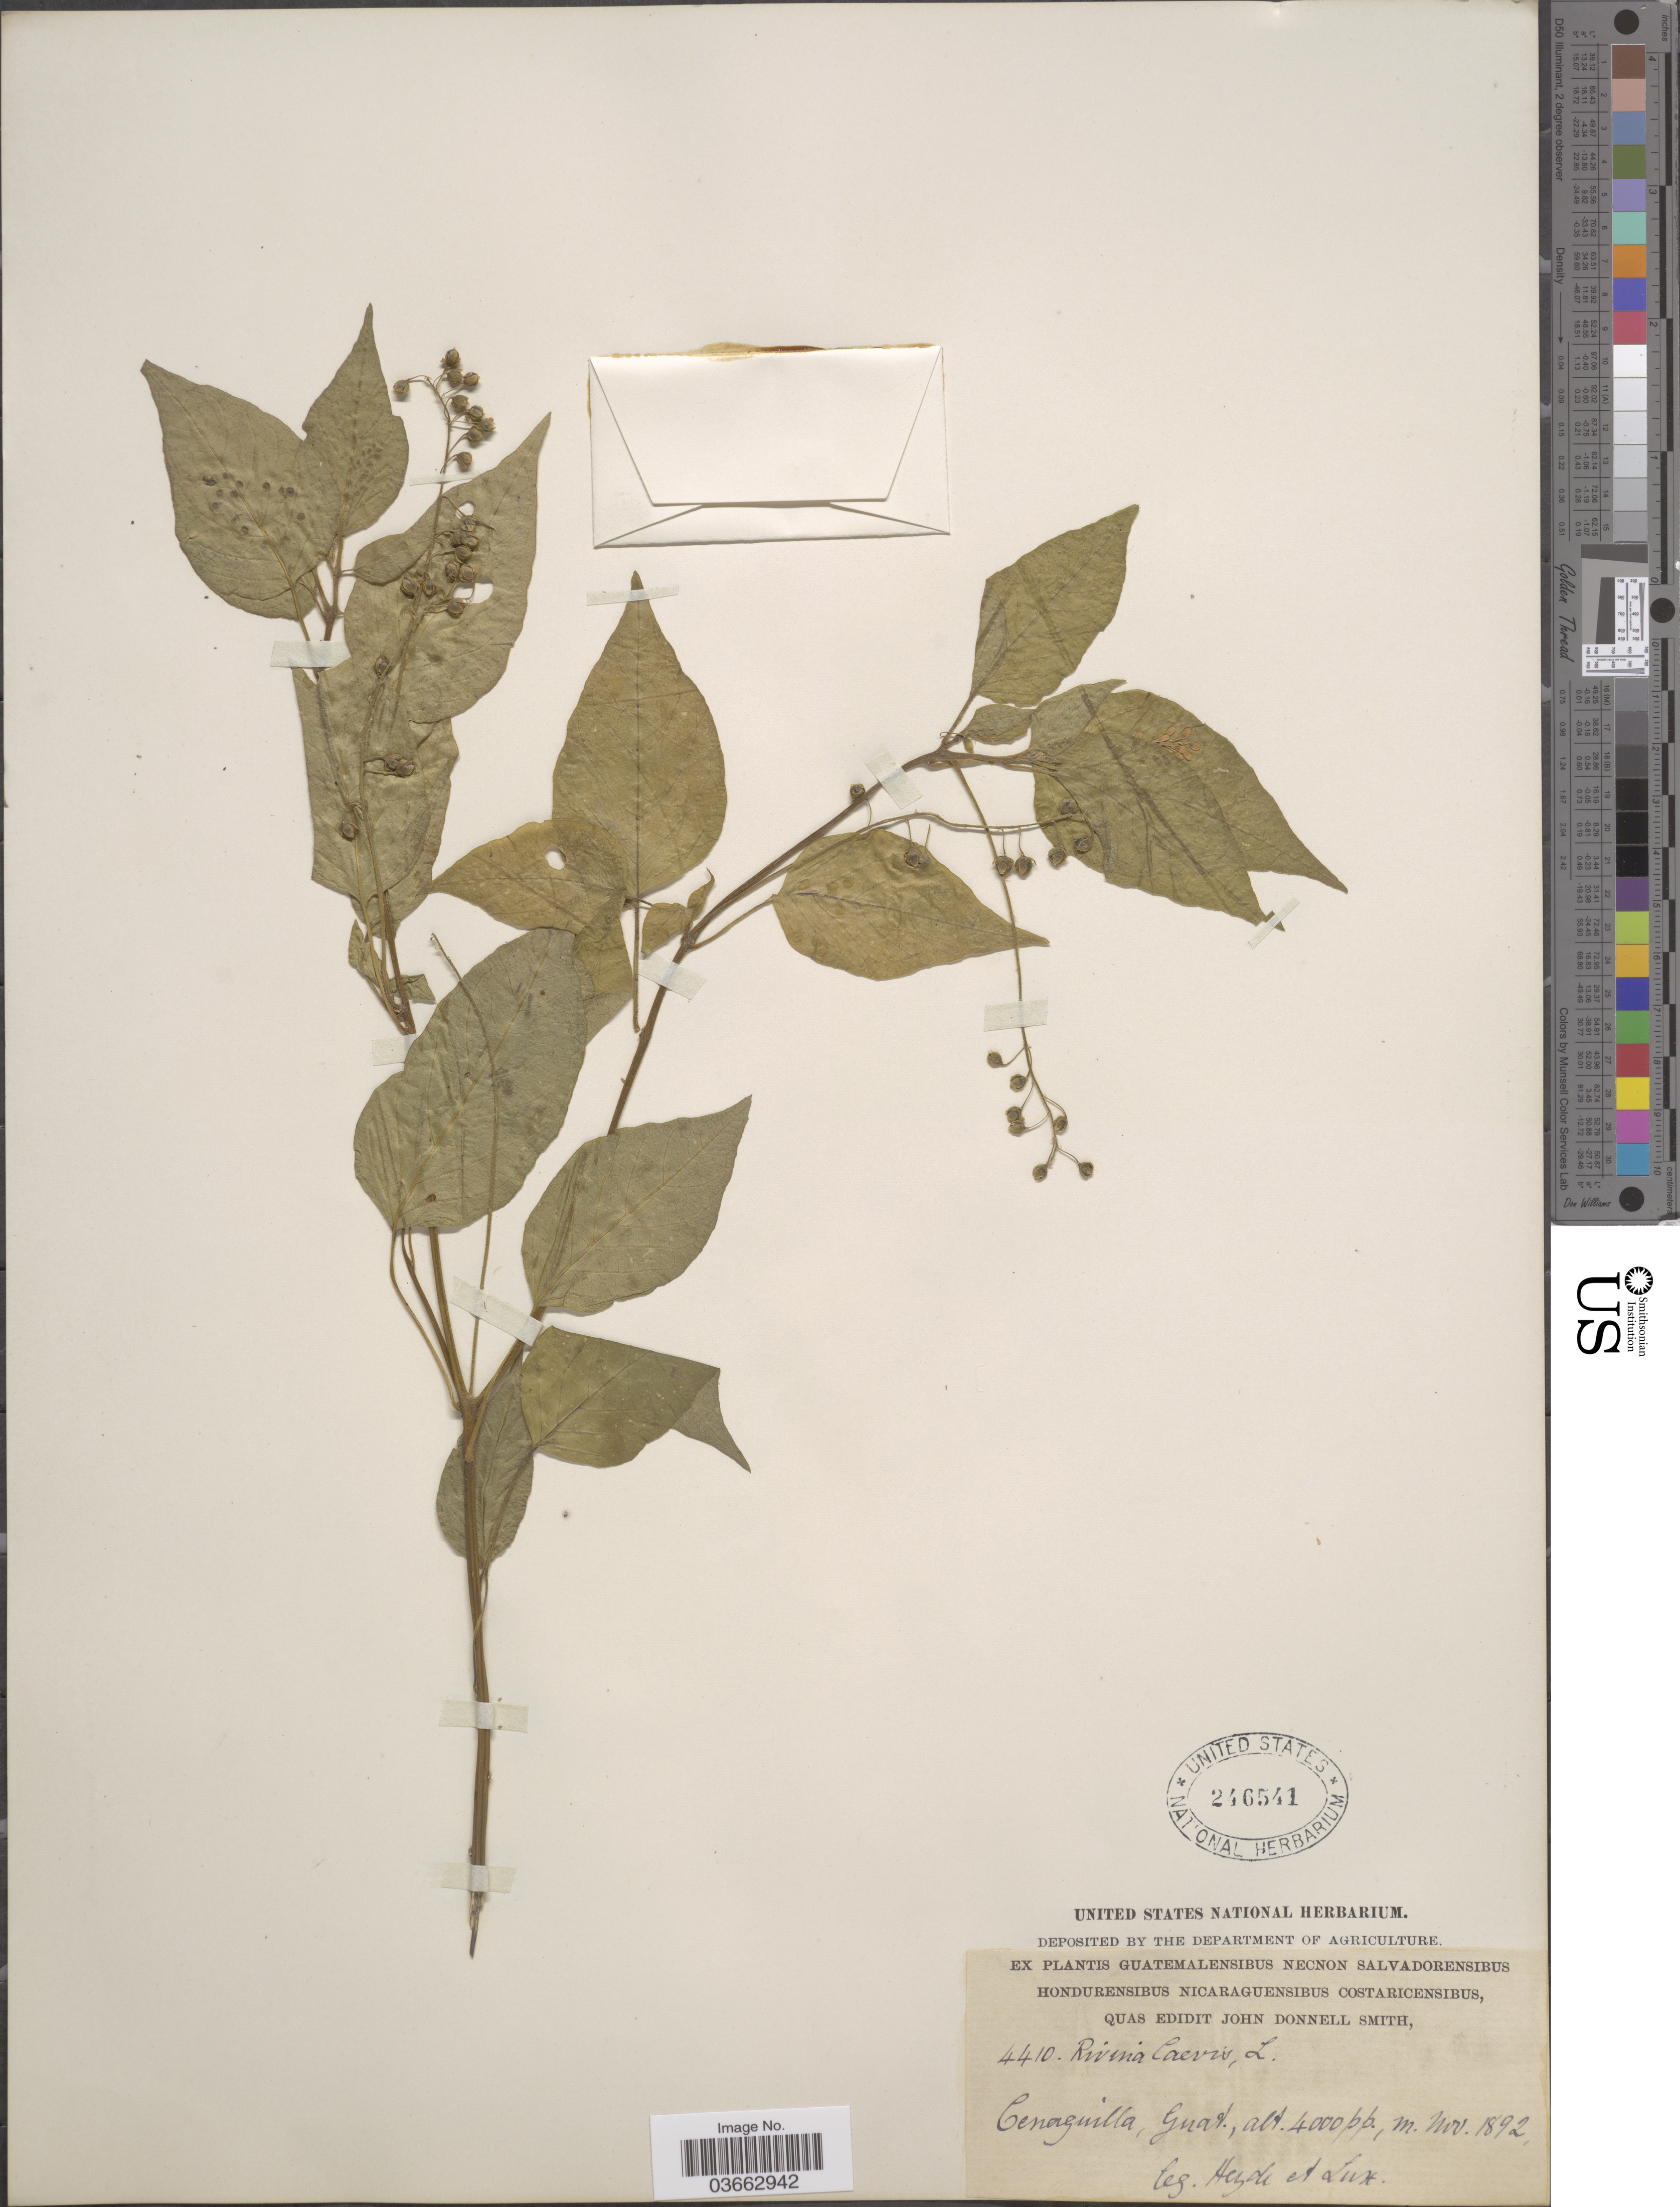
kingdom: Plantae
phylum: Tracheophyta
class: Magnoliopsida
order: Caryophyllales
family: Phytolaccaceae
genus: Rivina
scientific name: Rivina humilis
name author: L.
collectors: Heyde & Lux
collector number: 4410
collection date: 1892-11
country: Guatemala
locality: Cenaguilla.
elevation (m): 1219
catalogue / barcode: US 246541